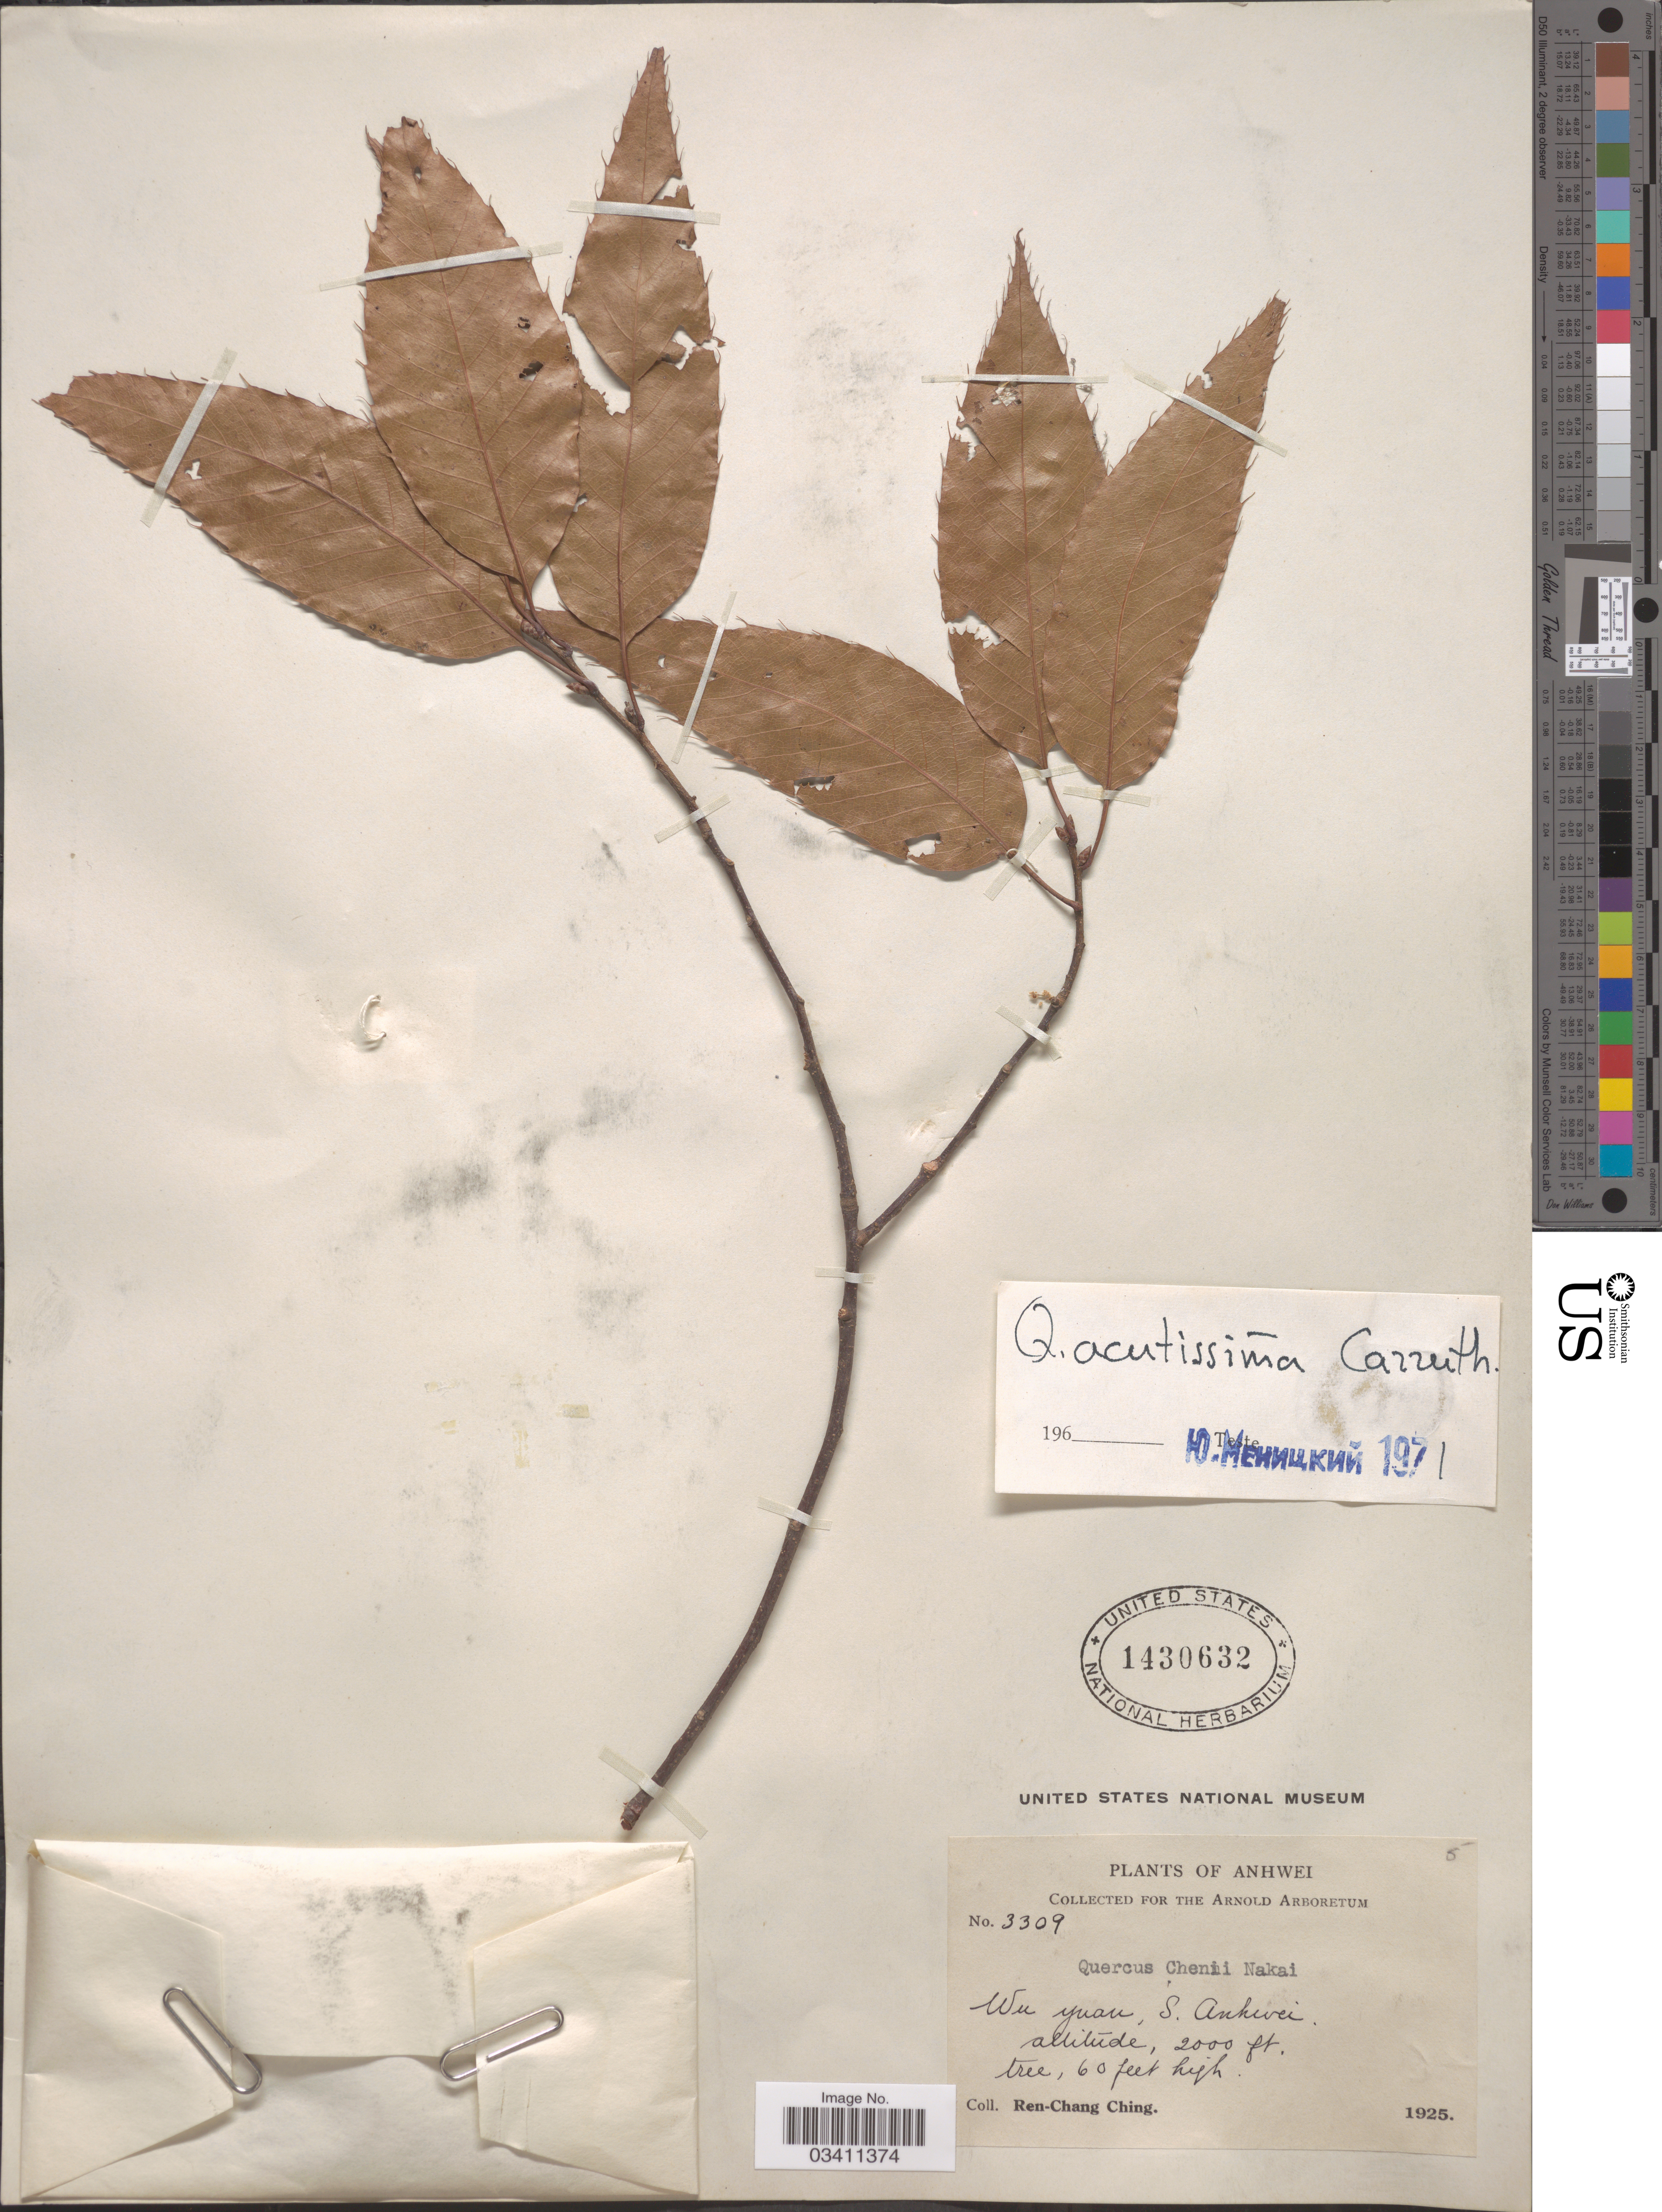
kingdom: Plantae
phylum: Tracheophyta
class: Magnoliopsida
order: Fagales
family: Fagaceae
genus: Quercus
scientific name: Quercus acutissima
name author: Carruth.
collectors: R. C. Ching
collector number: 3309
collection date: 1925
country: China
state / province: Anhui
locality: Wu yuan, S. Anhwei.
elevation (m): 610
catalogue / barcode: US 1430632